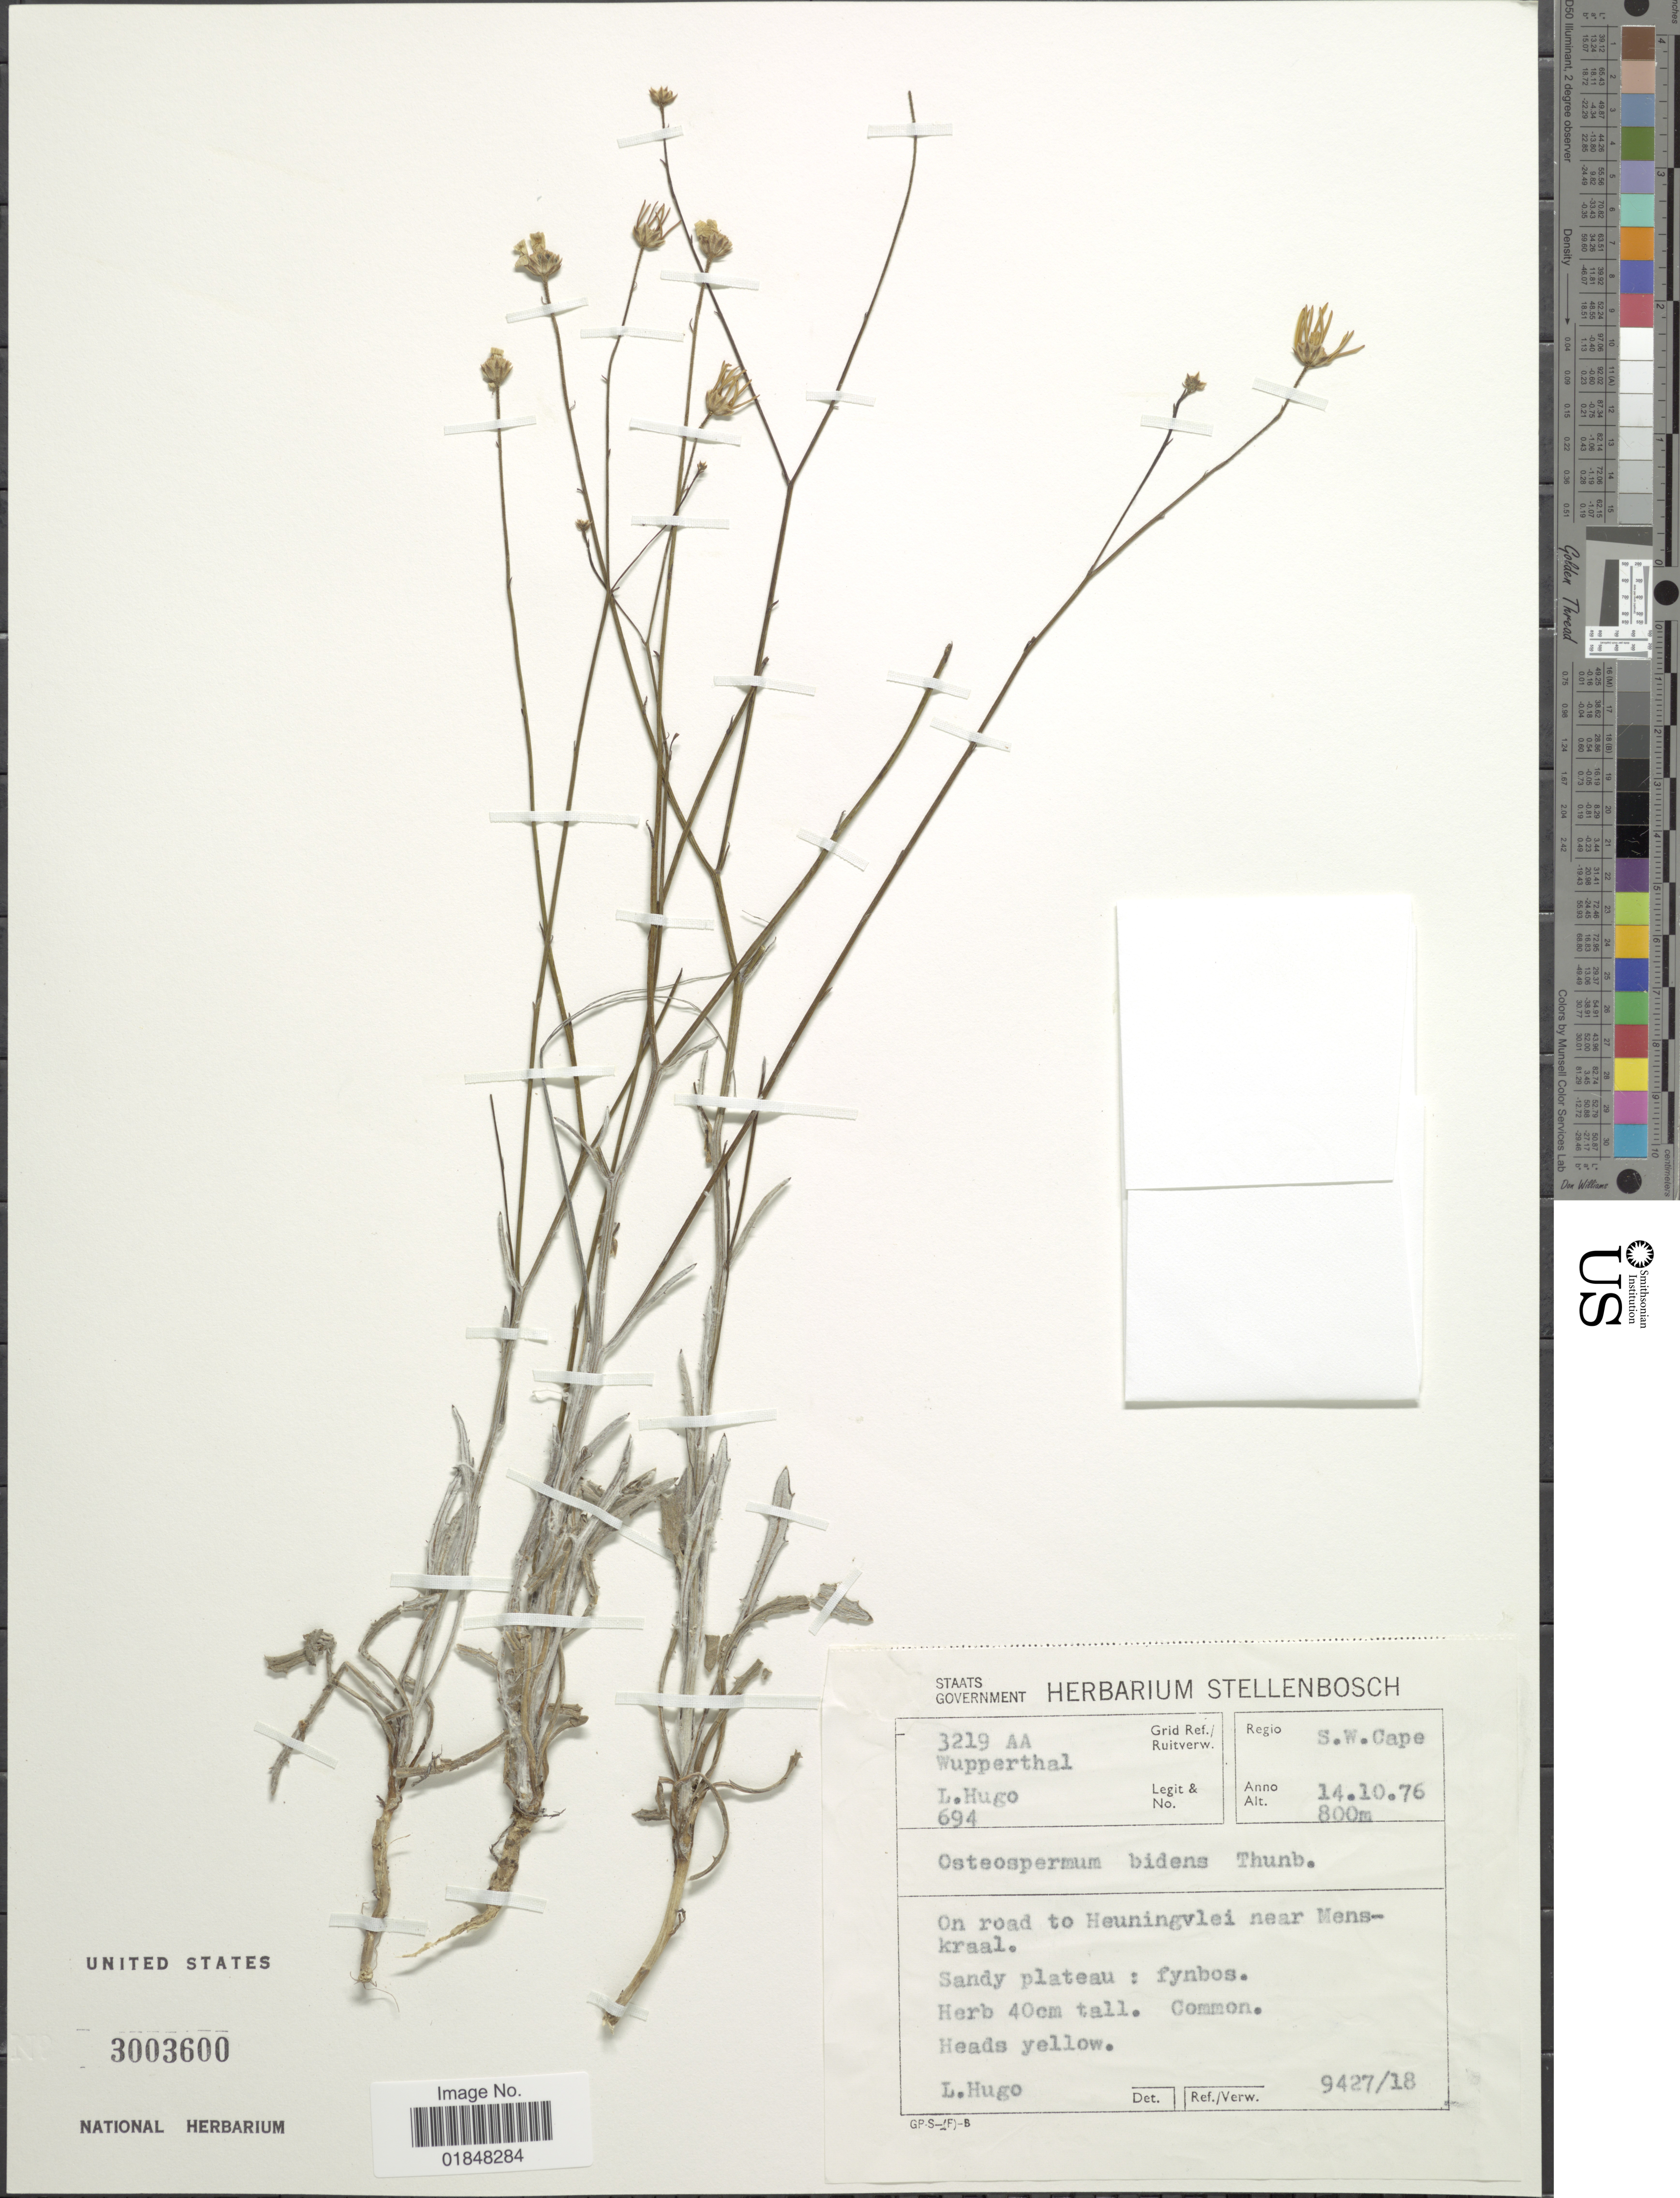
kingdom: Plantae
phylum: Tracheophyta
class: Magnoliopsida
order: Asterales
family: Asteraceae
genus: Osteospermum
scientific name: Osteospermum bidens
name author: Thunb.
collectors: L. Hugo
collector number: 694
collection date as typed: Transcribed d/m/y: 14/10/76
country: South Africa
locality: S.W. Cape, On road to Heuningvlei near Menskraal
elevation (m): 800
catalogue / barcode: US 3003600